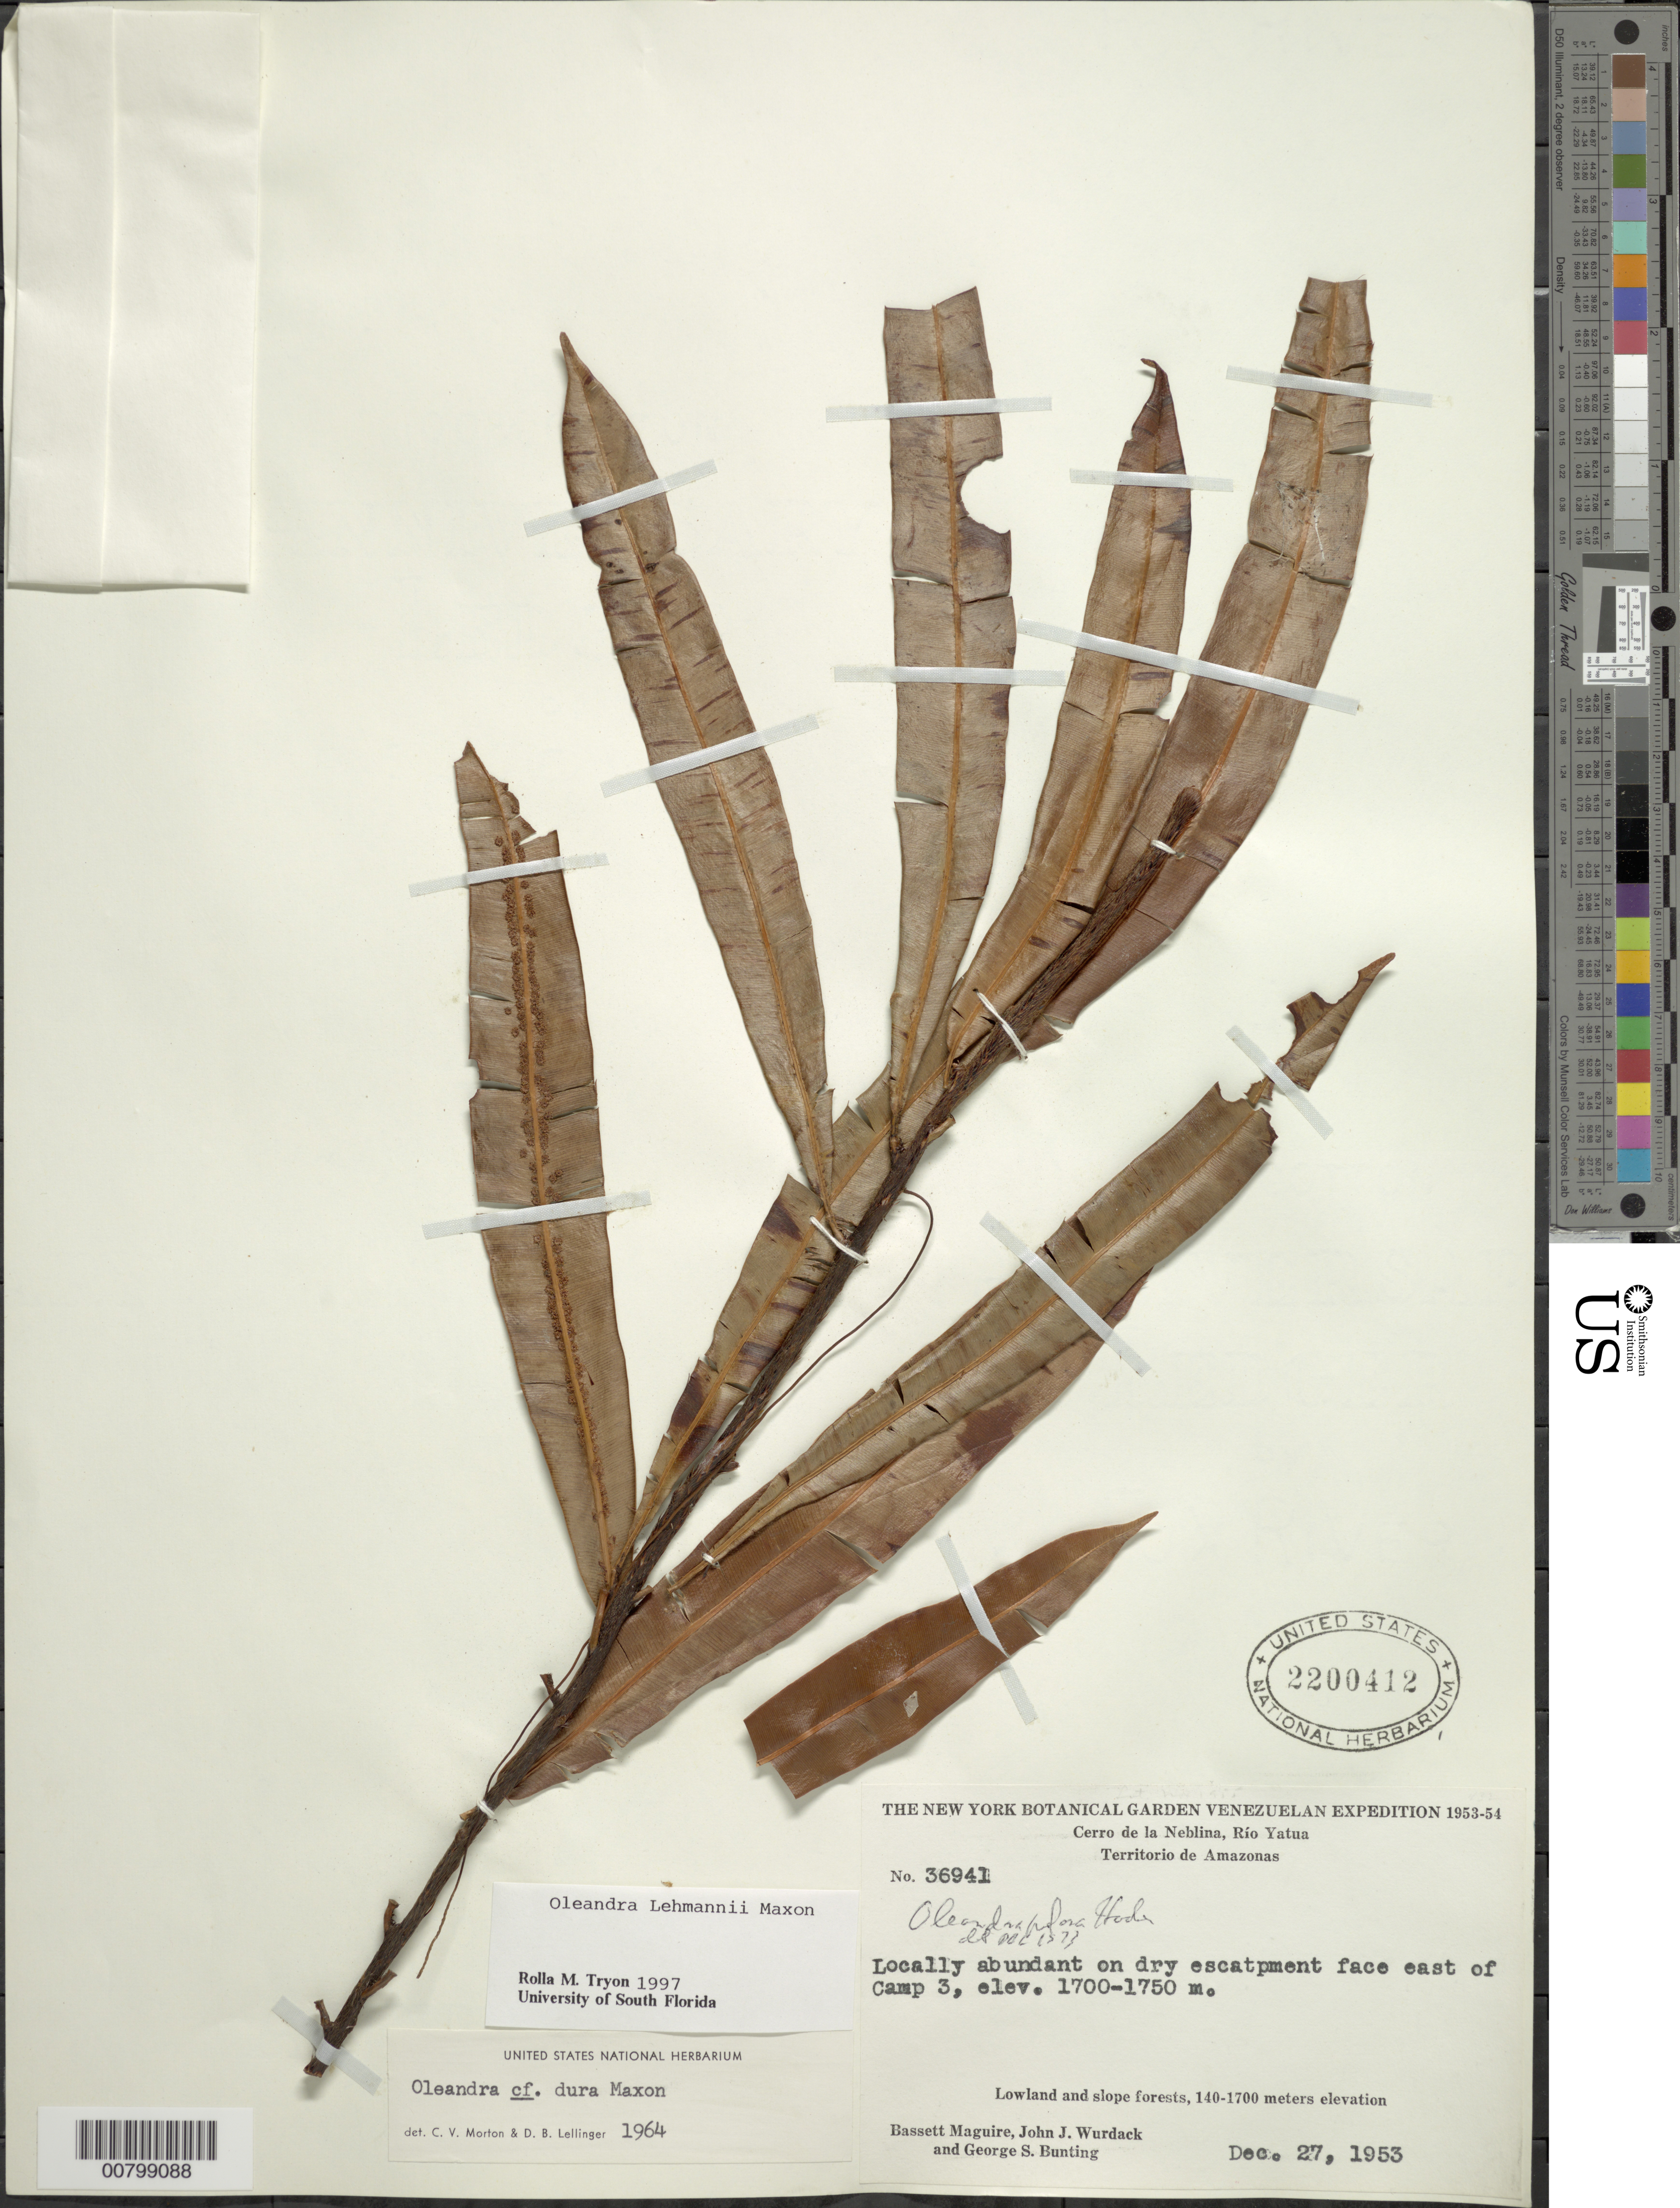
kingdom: Plantae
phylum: Tracheophyta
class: Polypodiopsida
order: Polypodiales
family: Oleandraceae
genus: Oleandra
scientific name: Oleandra lehmannii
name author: Maxon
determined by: Tryon, Rolla M., Jr.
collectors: B. Maguire, J. J. Wurdack & G. S. Bunting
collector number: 36941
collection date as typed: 27-Dec-53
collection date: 1953-12-27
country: Venezuela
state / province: Amazonas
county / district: Río Negro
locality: Cerro de la Neblina, Río Yatua, Camp 3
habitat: Dry escarpment face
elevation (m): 1700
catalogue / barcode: US 2200412